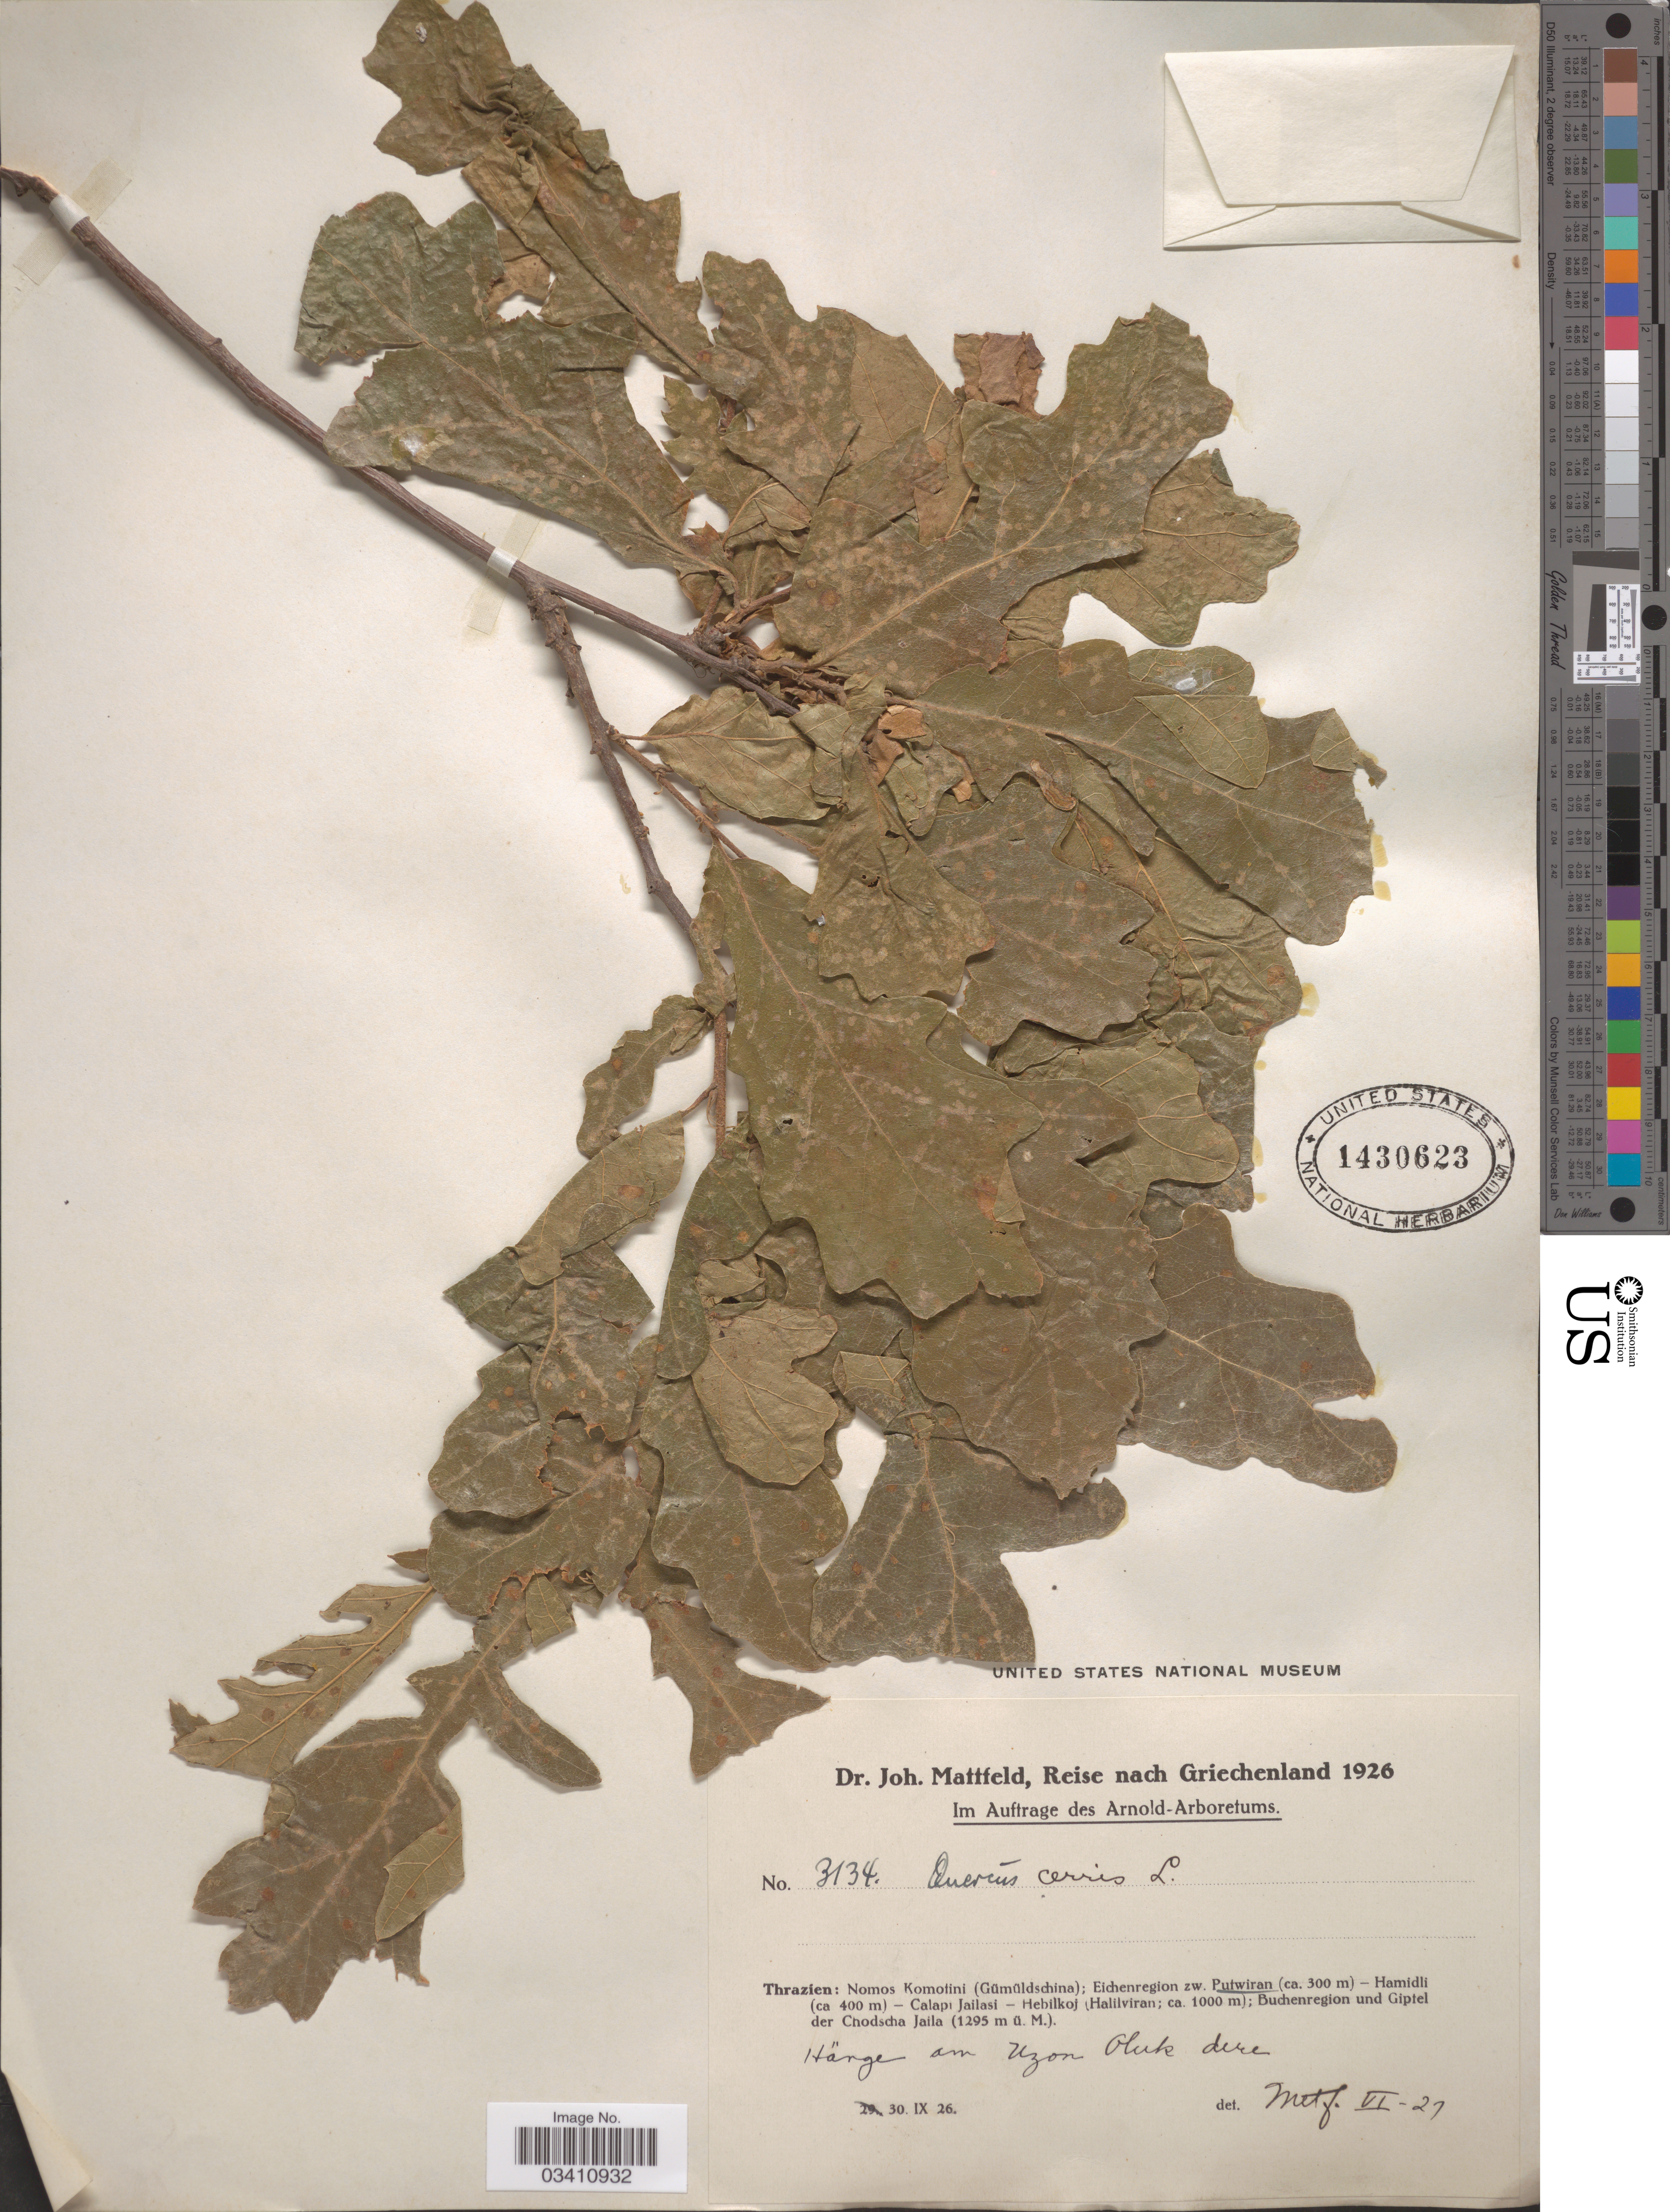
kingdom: Plantae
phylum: Tracheophyta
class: Magnoliopsida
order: Fagales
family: Fagaceae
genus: Quercus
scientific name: Quercus cerris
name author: L.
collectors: J. Mattfeld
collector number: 3134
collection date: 1926-09-30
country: Greece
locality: Thrazien: Eichenregion zw. Putwiran.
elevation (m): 300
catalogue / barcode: US 1430623